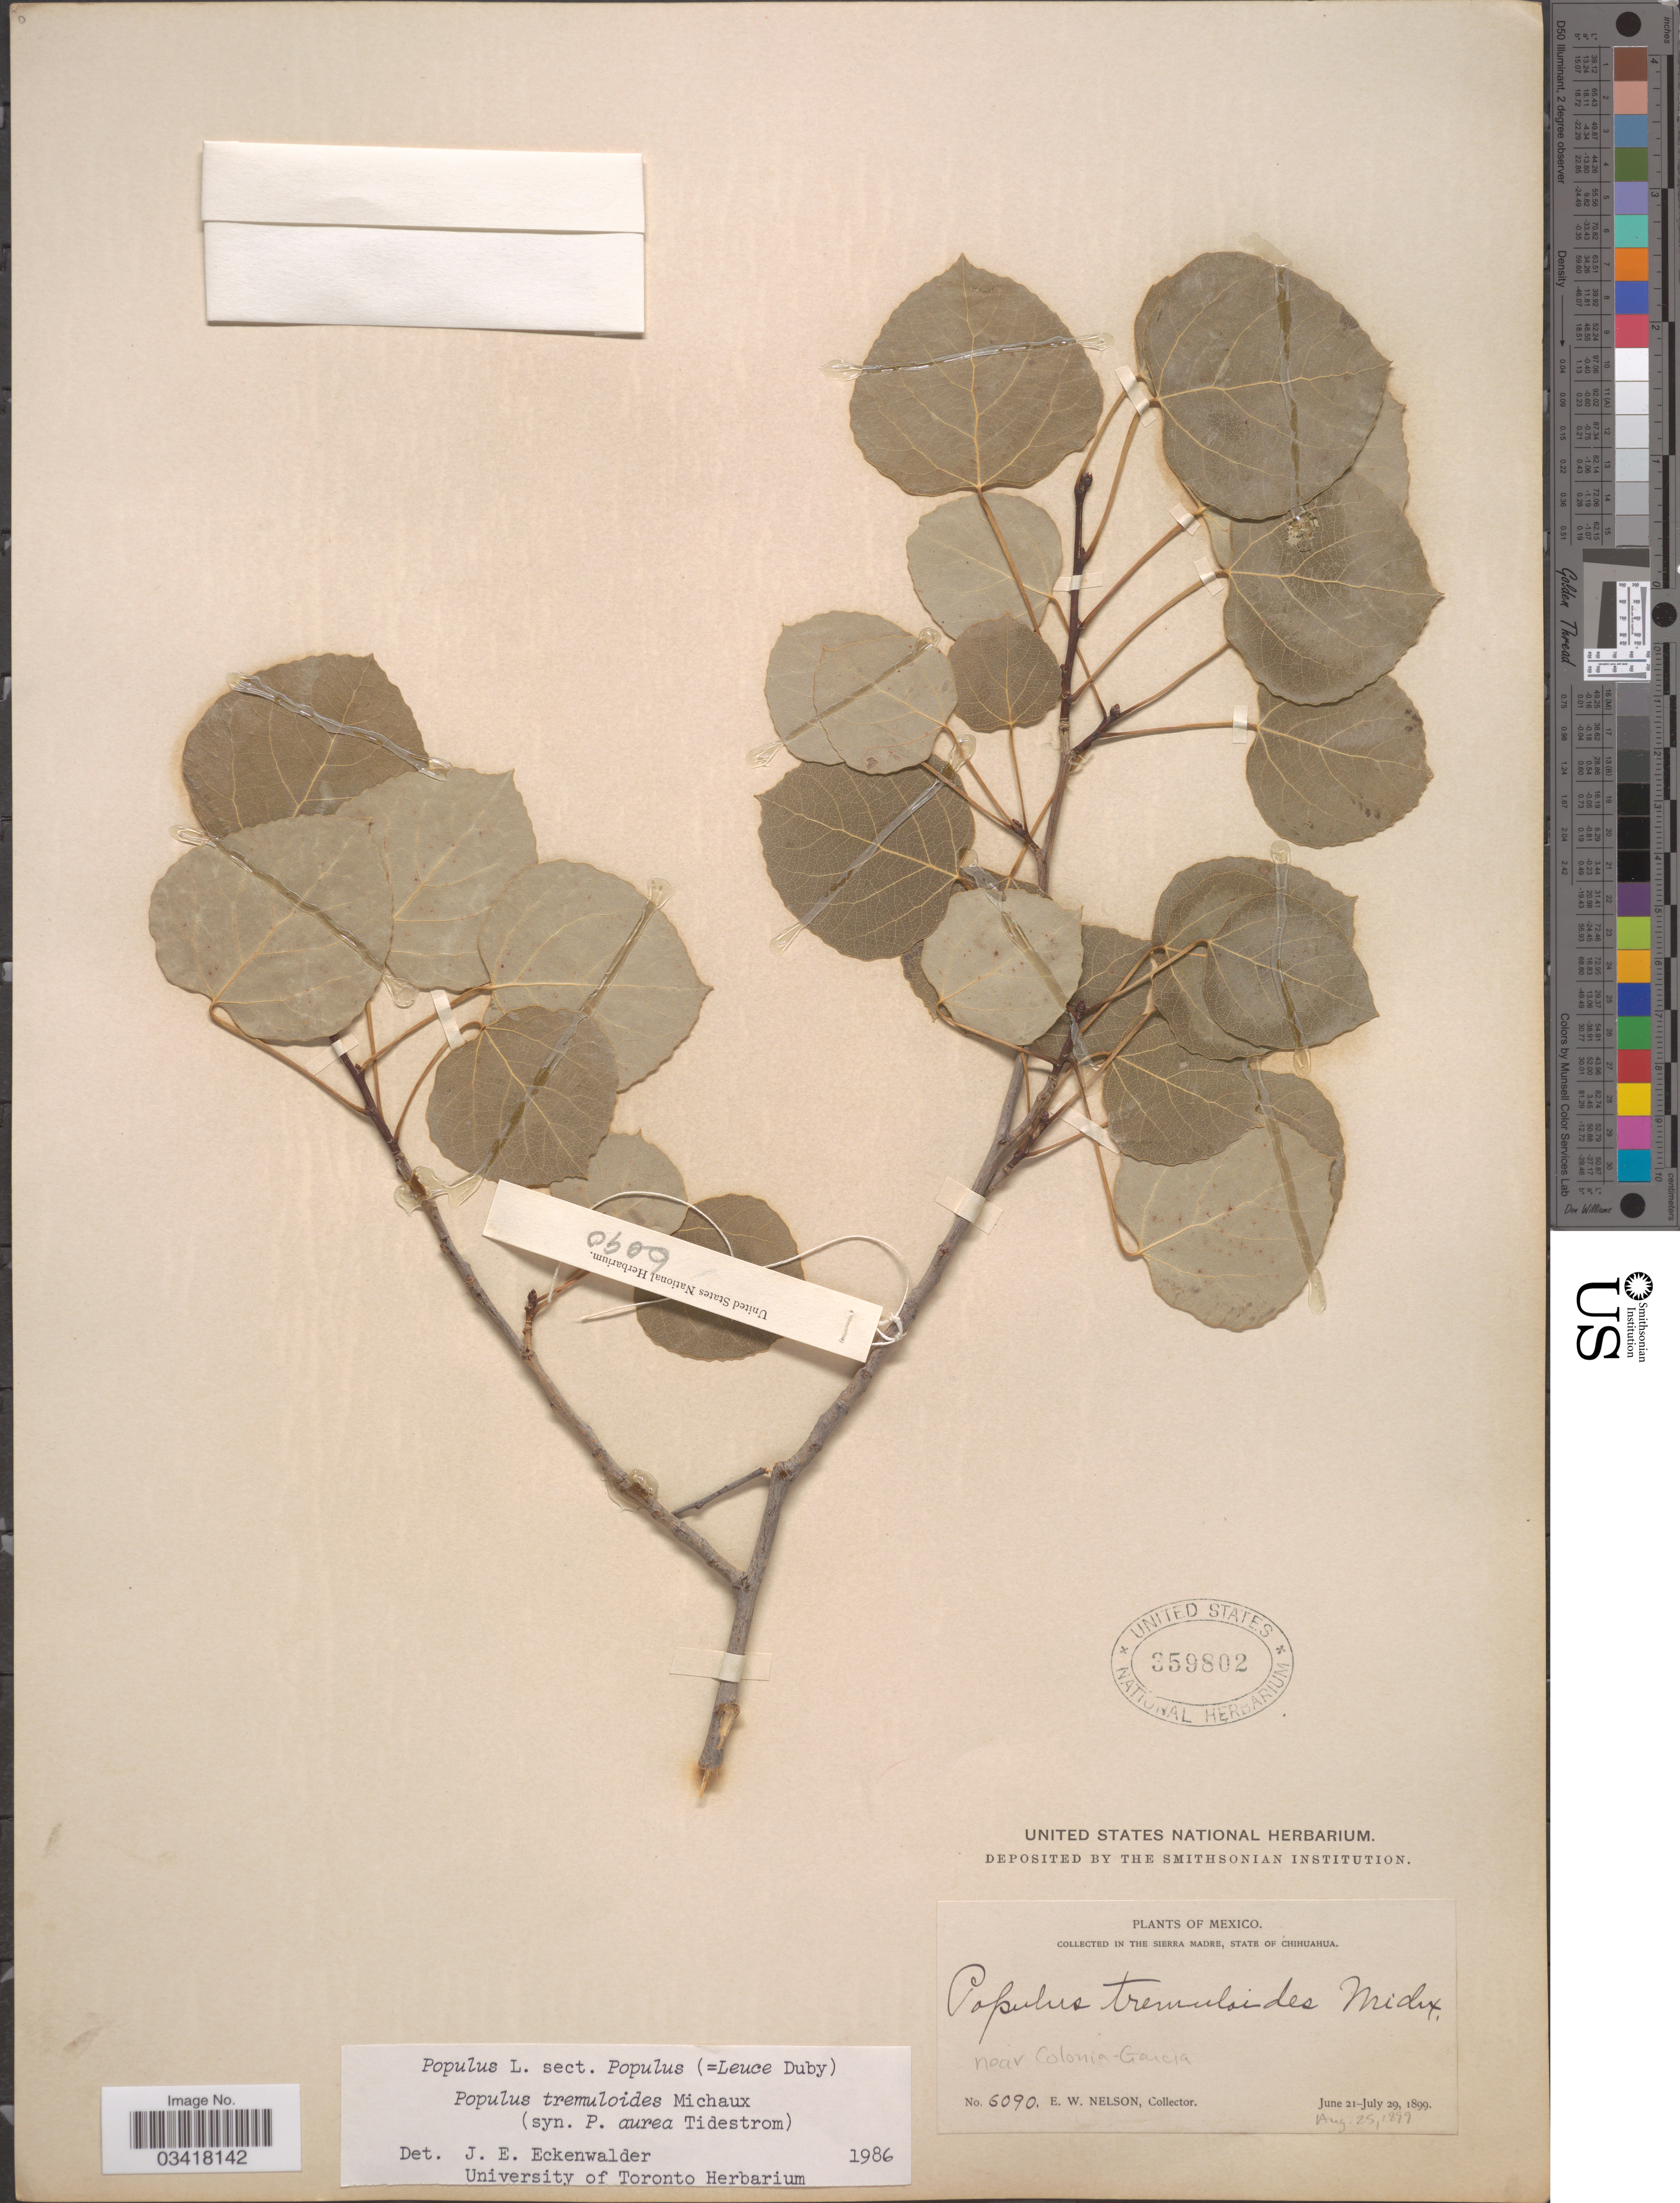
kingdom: Plantae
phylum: Tracheophyta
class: Magnoliopsida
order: Malpighiales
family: Salicaceae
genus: Populus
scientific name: Populus tremuloides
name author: Michx.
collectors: E. W. Nelson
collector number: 6090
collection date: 1899-08-25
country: Mexico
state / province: Chihuahua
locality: In the Sierrra Madre. Near Colonia Garcia.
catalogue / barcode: US 359802